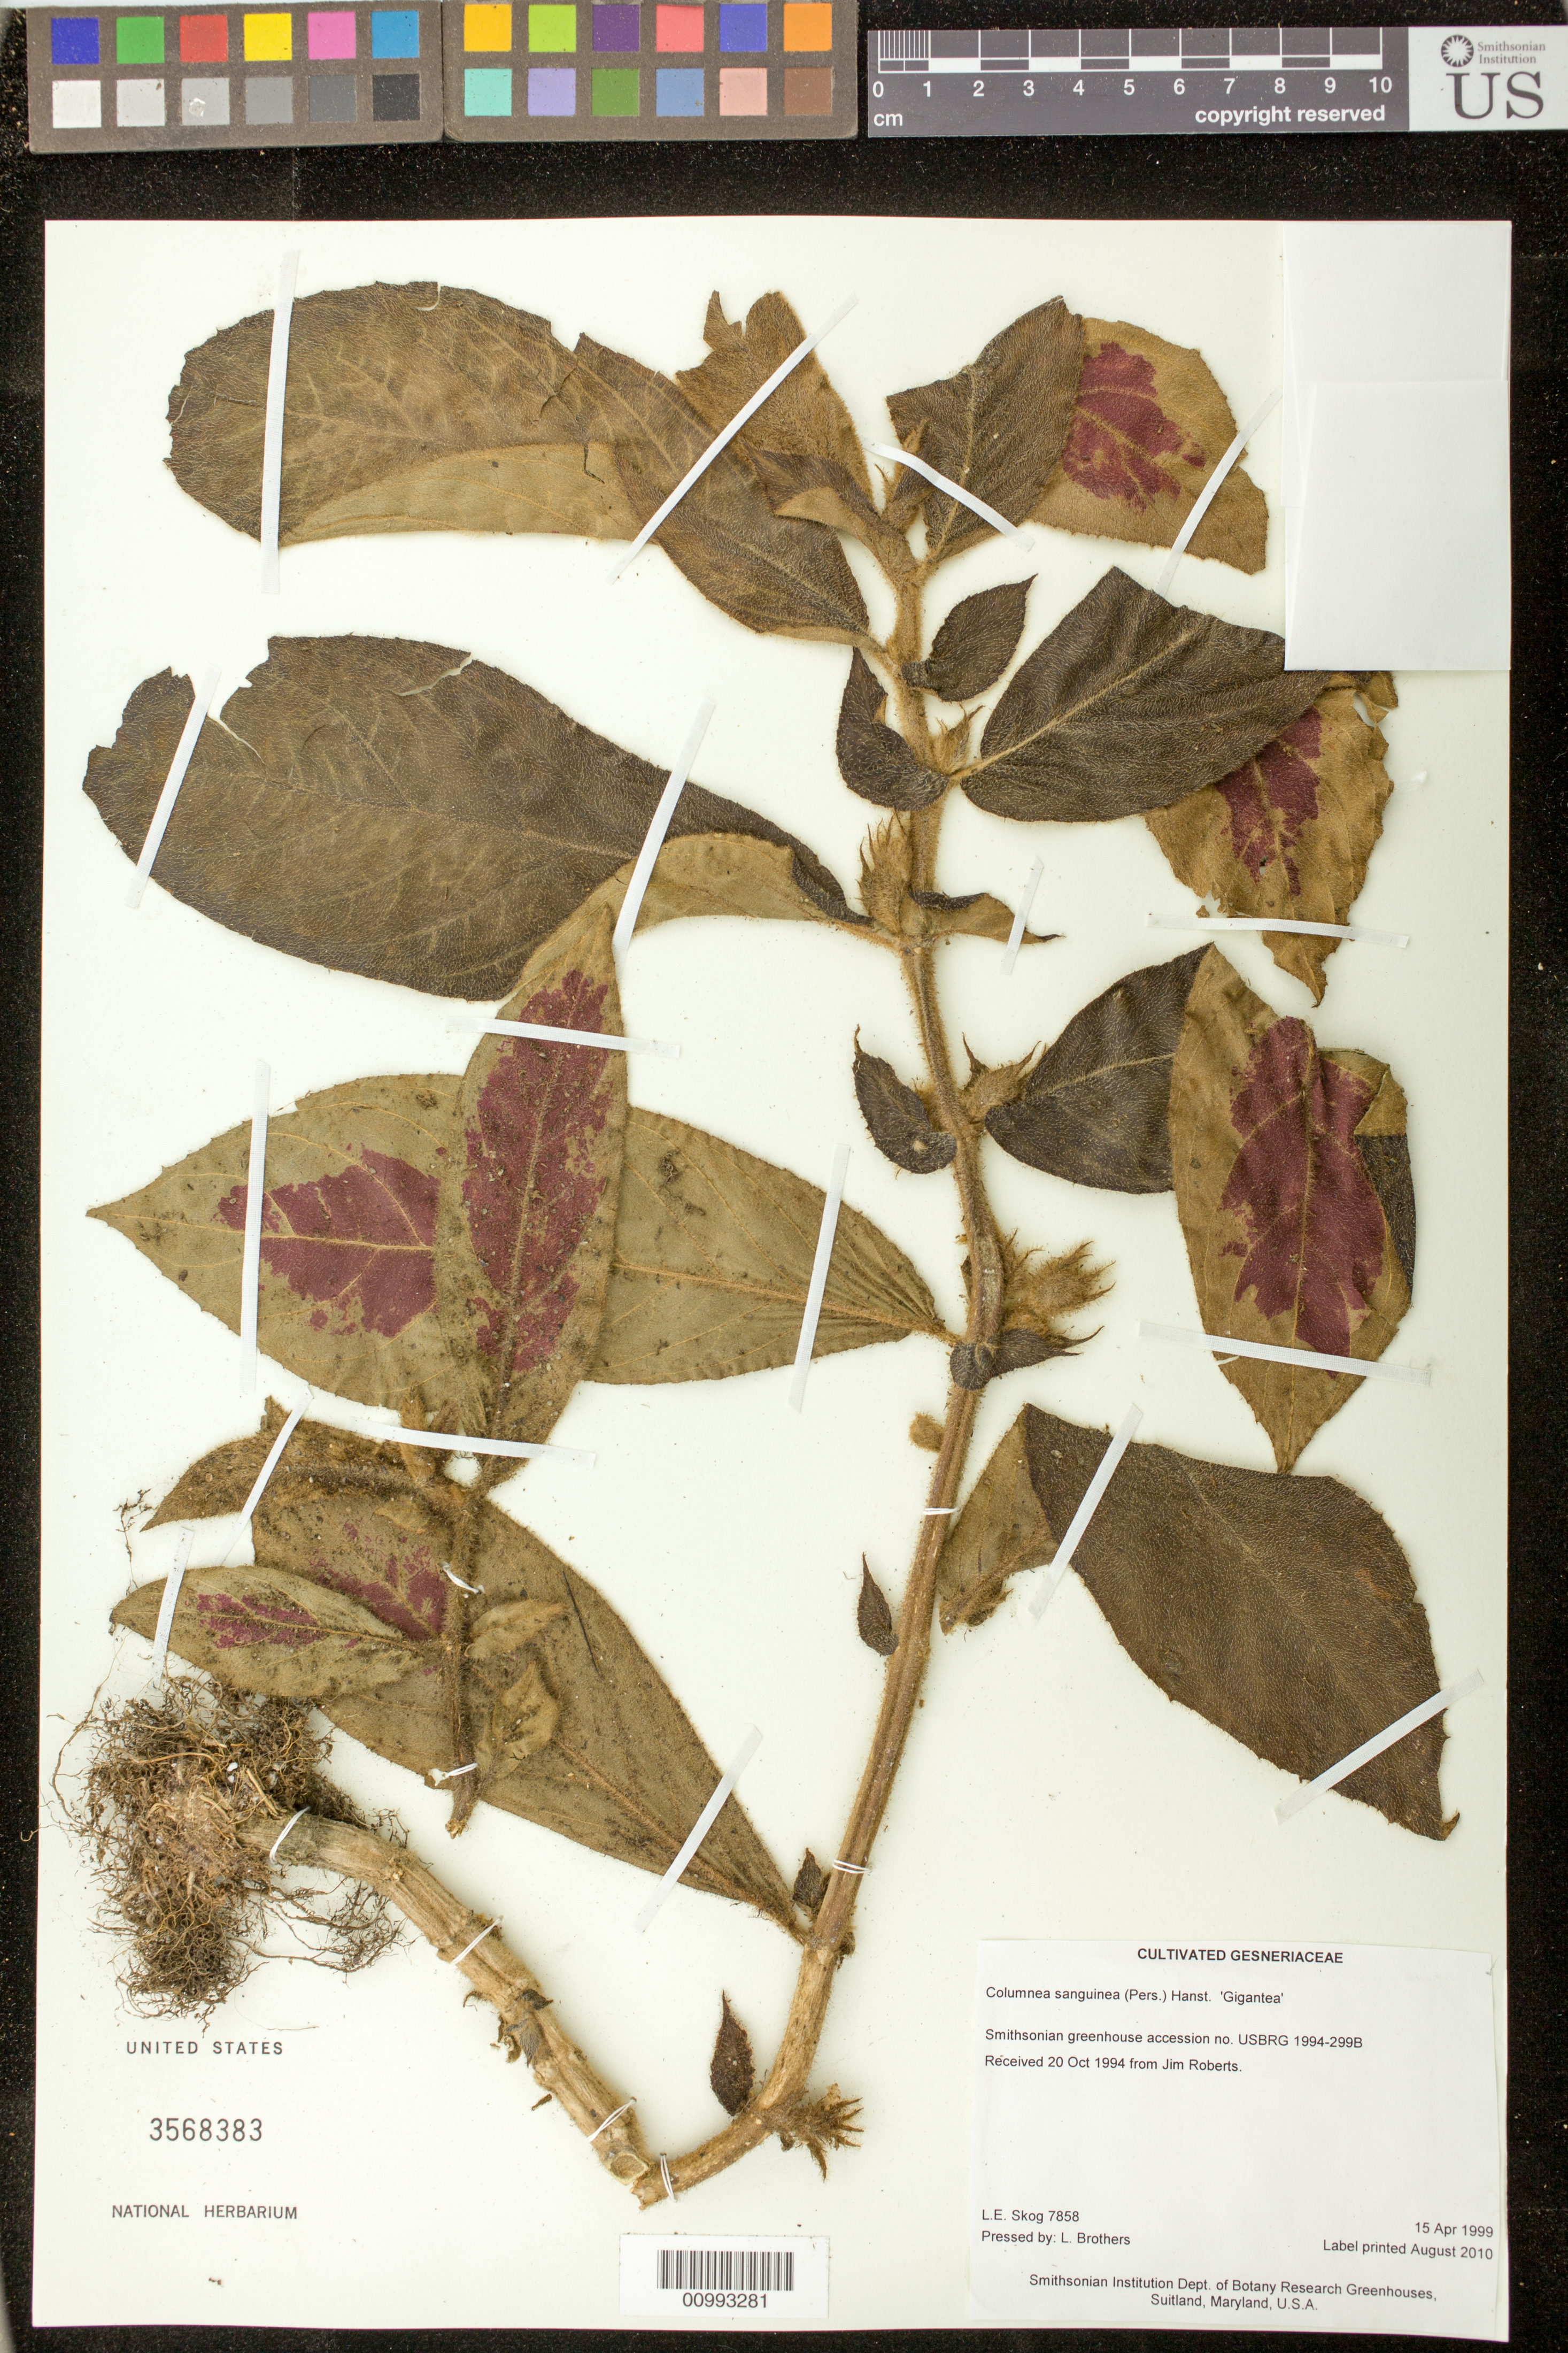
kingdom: Plantae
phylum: Tracheophyta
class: Magnoliopsida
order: Lamiales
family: Gesneriaceae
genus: Columnea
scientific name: Columnea sanguinea 'Gigantea'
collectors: L. E. Skog & L. Brothers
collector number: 7858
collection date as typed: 15 Apr 1999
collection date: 1999-04-15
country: United States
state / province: Maryland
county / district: Prince George's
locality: Smithsonian Institution Dept. of Botany Research Greenhouses, Suitland, Maryland, U.S.A.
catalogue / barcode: US 3568383